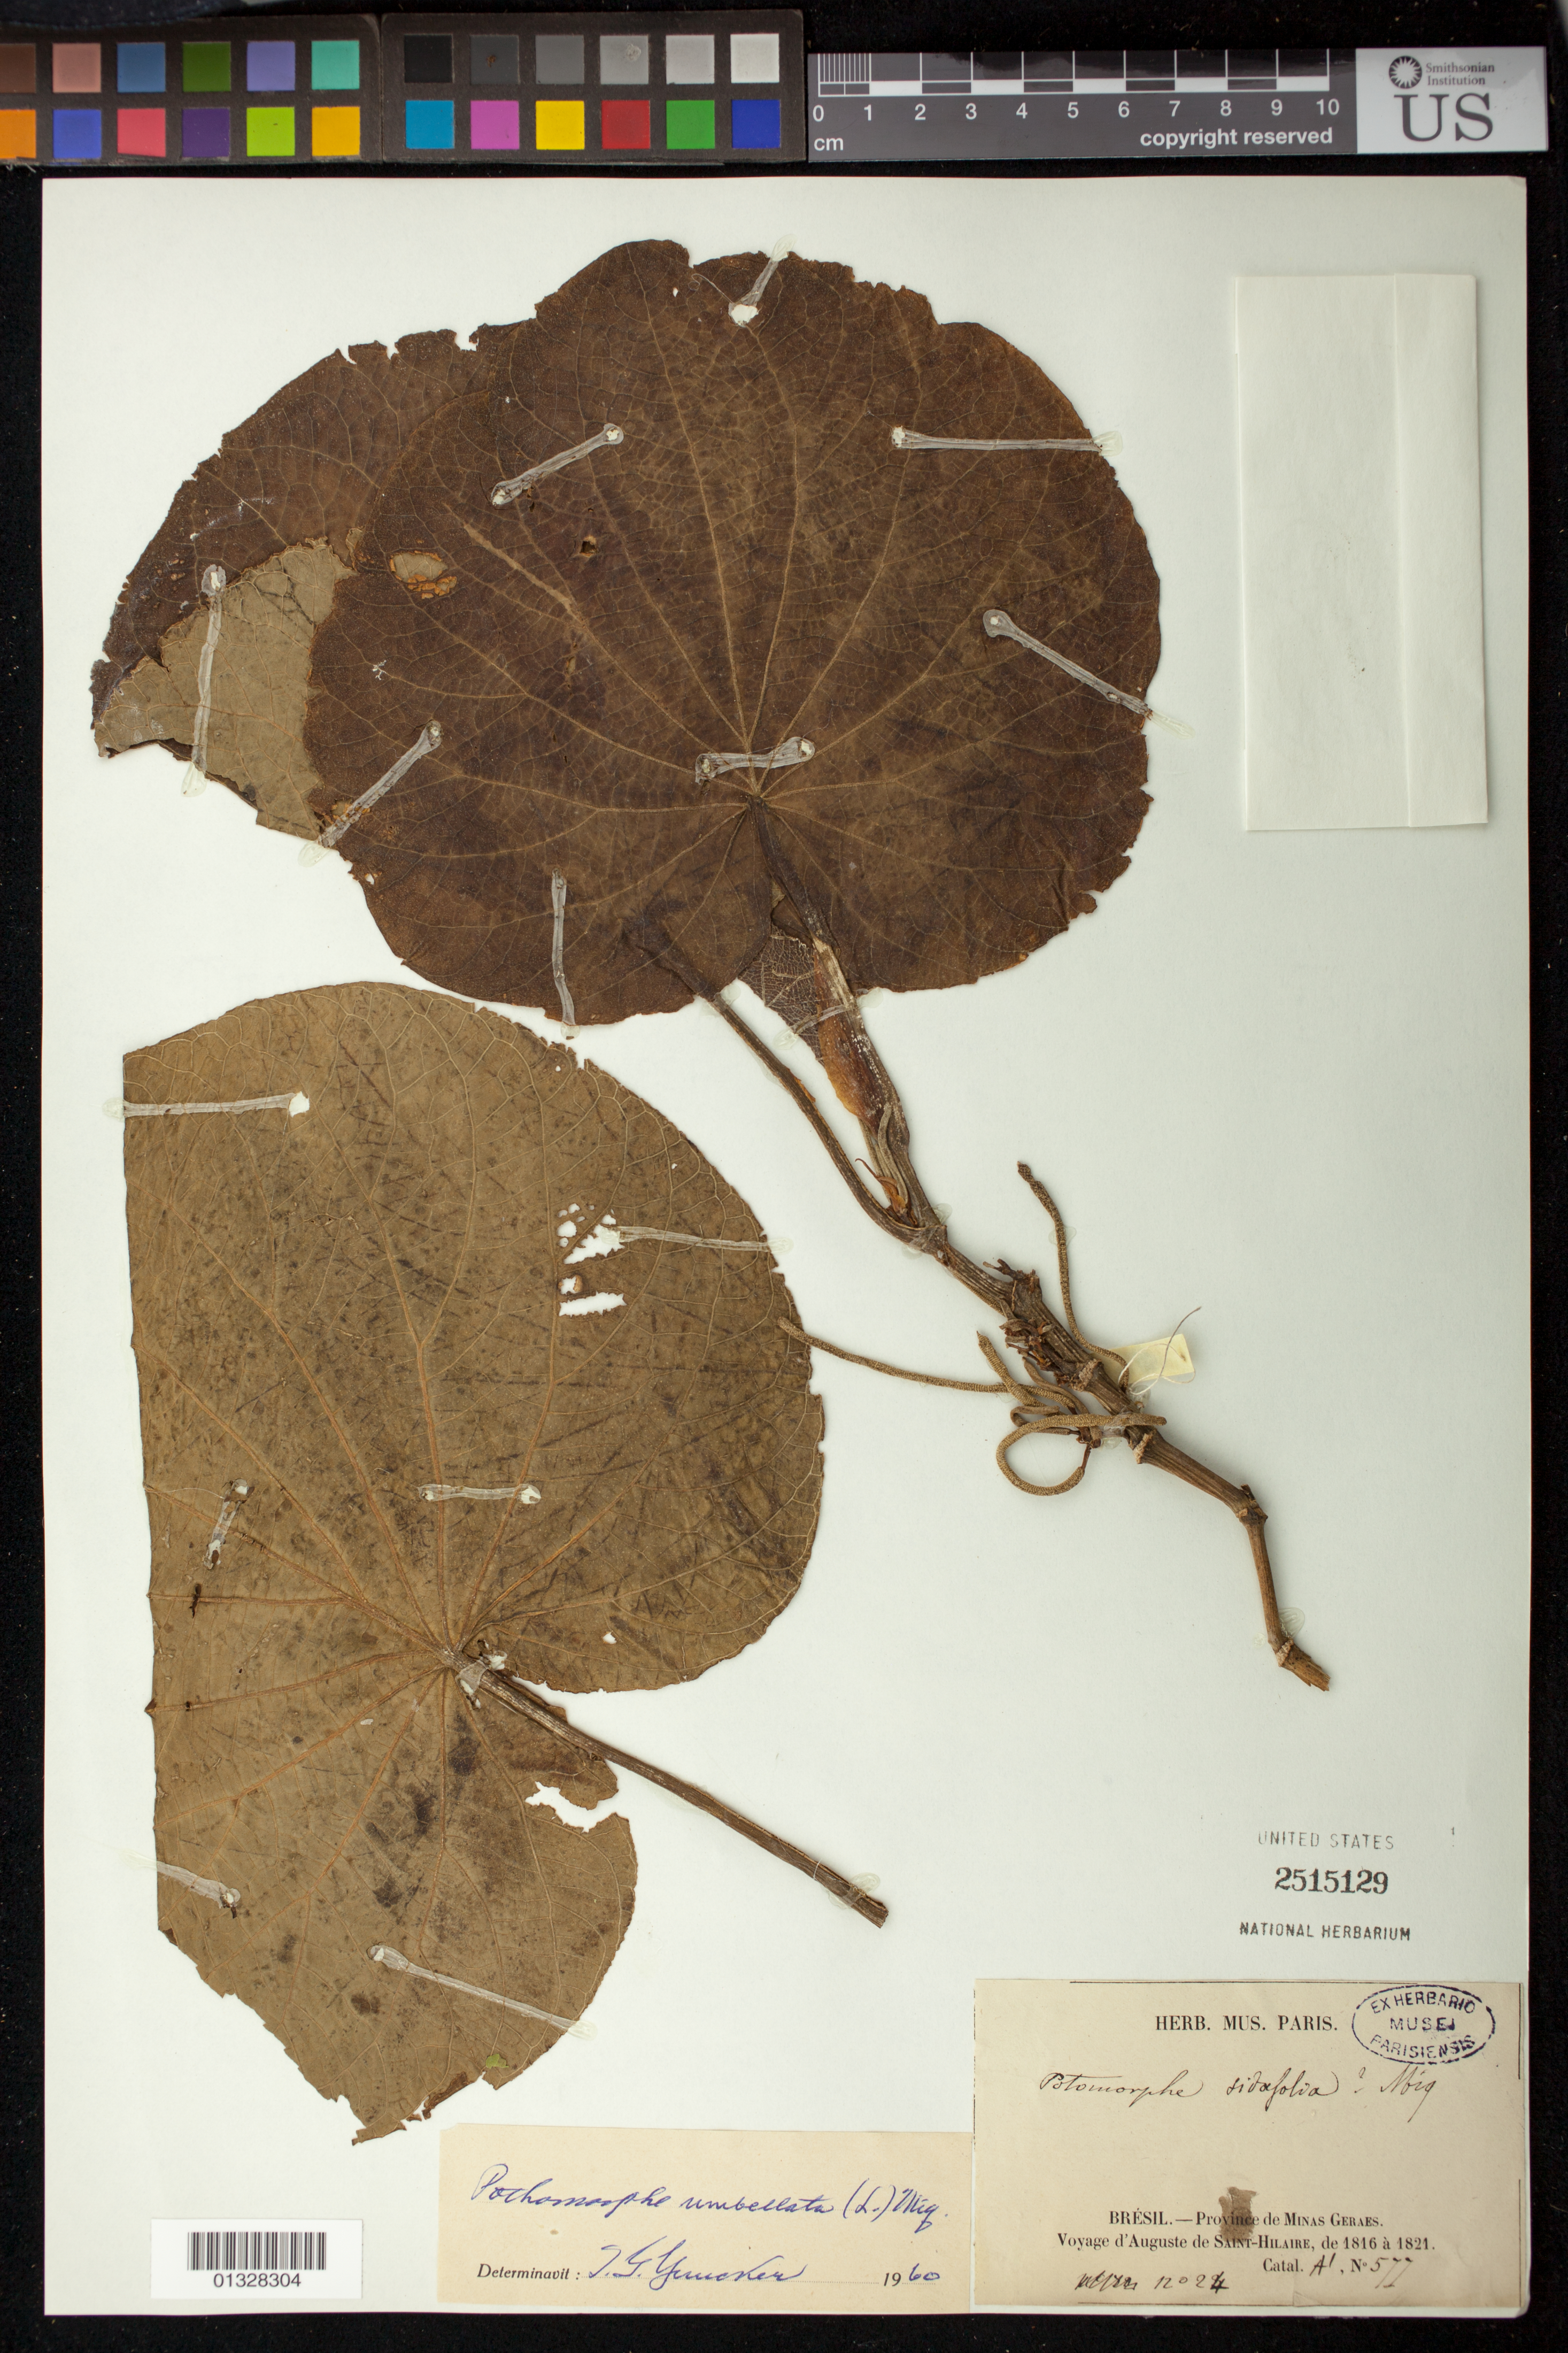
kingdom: Plantae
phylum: Tracheophyta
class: Magnoliopsida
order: Piperales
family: Piperaceae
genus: Piper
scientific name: Piper umbellatum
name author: L.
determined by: Strong, M. T., (US), Smithsonian Institution - National Museum of Natural History (UNITED STATES)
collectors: V. de Saint-Hilaire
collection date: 1904-12-20/1904-12-25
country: Brazil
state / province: Minas Gerais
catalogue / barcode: US 2515129